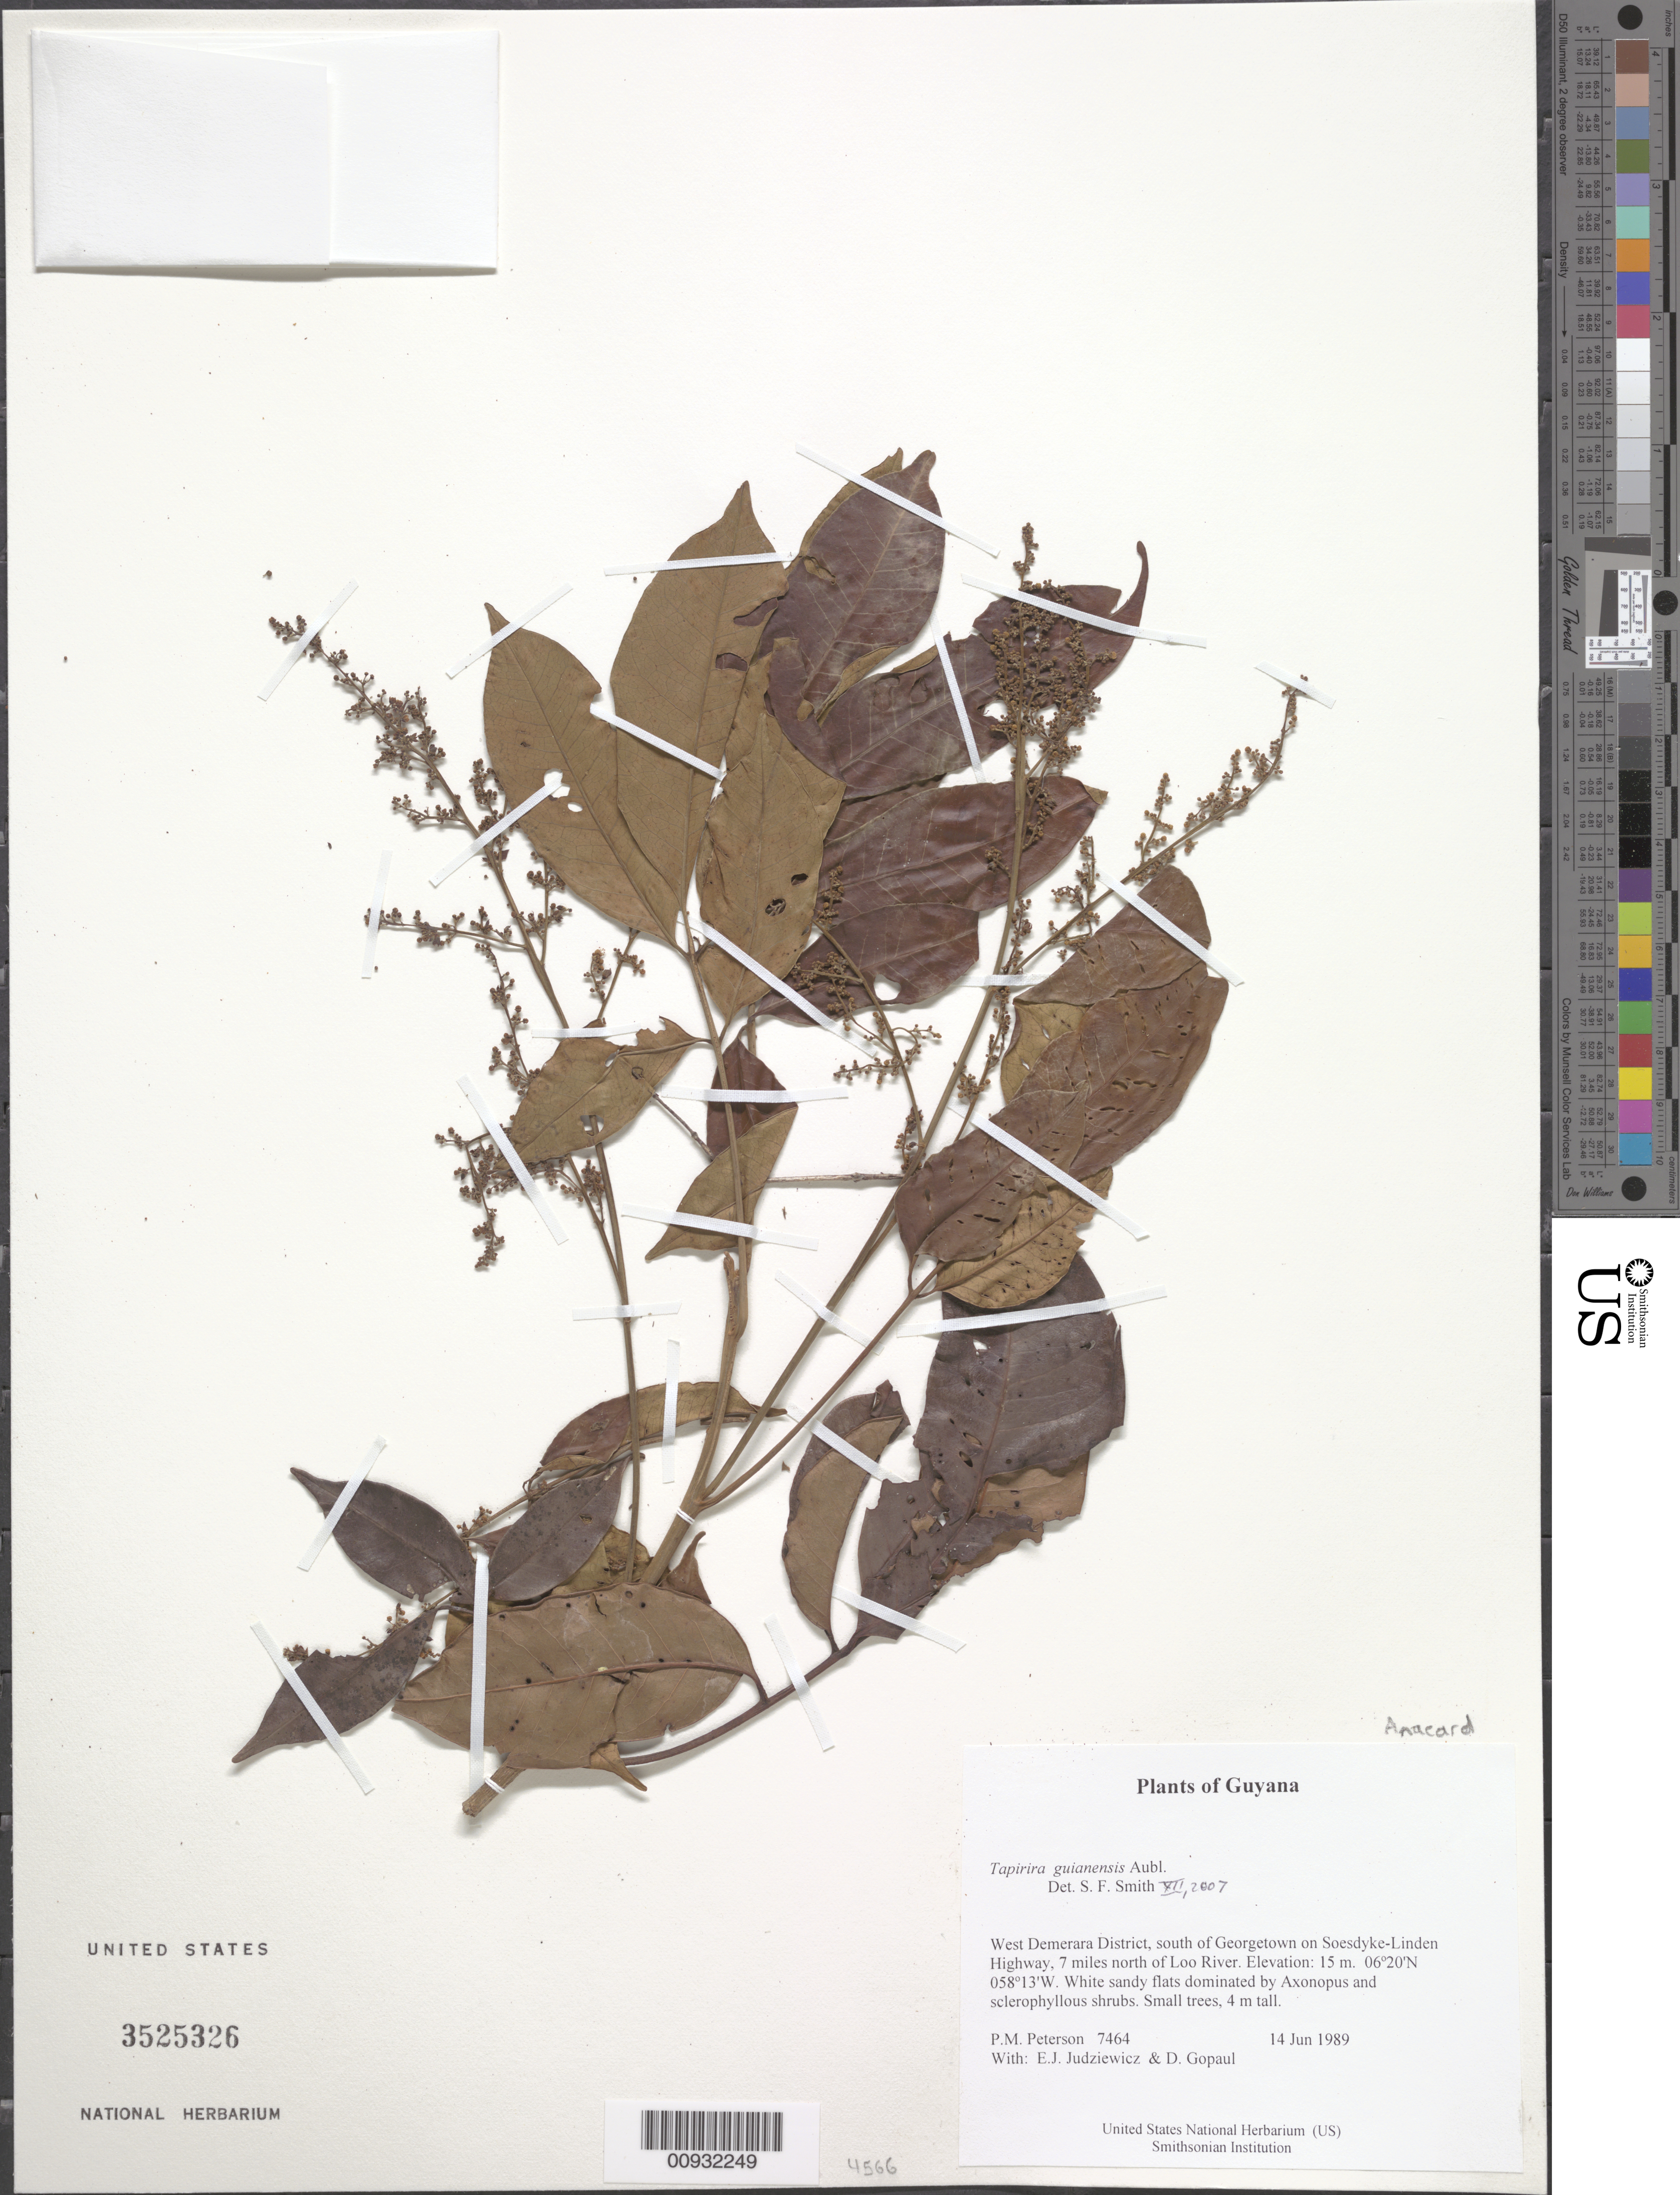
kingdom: Plantae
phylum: Tracheophyta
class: Magnoliopsida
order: Sapindales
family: Anacardiaceae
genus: Tapirira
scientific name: Tapirira guianensis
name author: Aubl.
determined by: Smith, Stephen F., (US), NMNH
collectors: P. M. Peterson & D. Gopaul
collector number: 07464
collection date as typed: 14 Jun 1989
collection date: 1989-06-14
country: Guyana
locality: West Demerara District, south of Georgetown on Soesdyke-Linden Highway, 7 miles north of Loo River.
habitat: White sandy flats dominated by Axonopus and sclerophyllous shrubs.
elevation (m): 15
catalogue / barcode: US 3525326